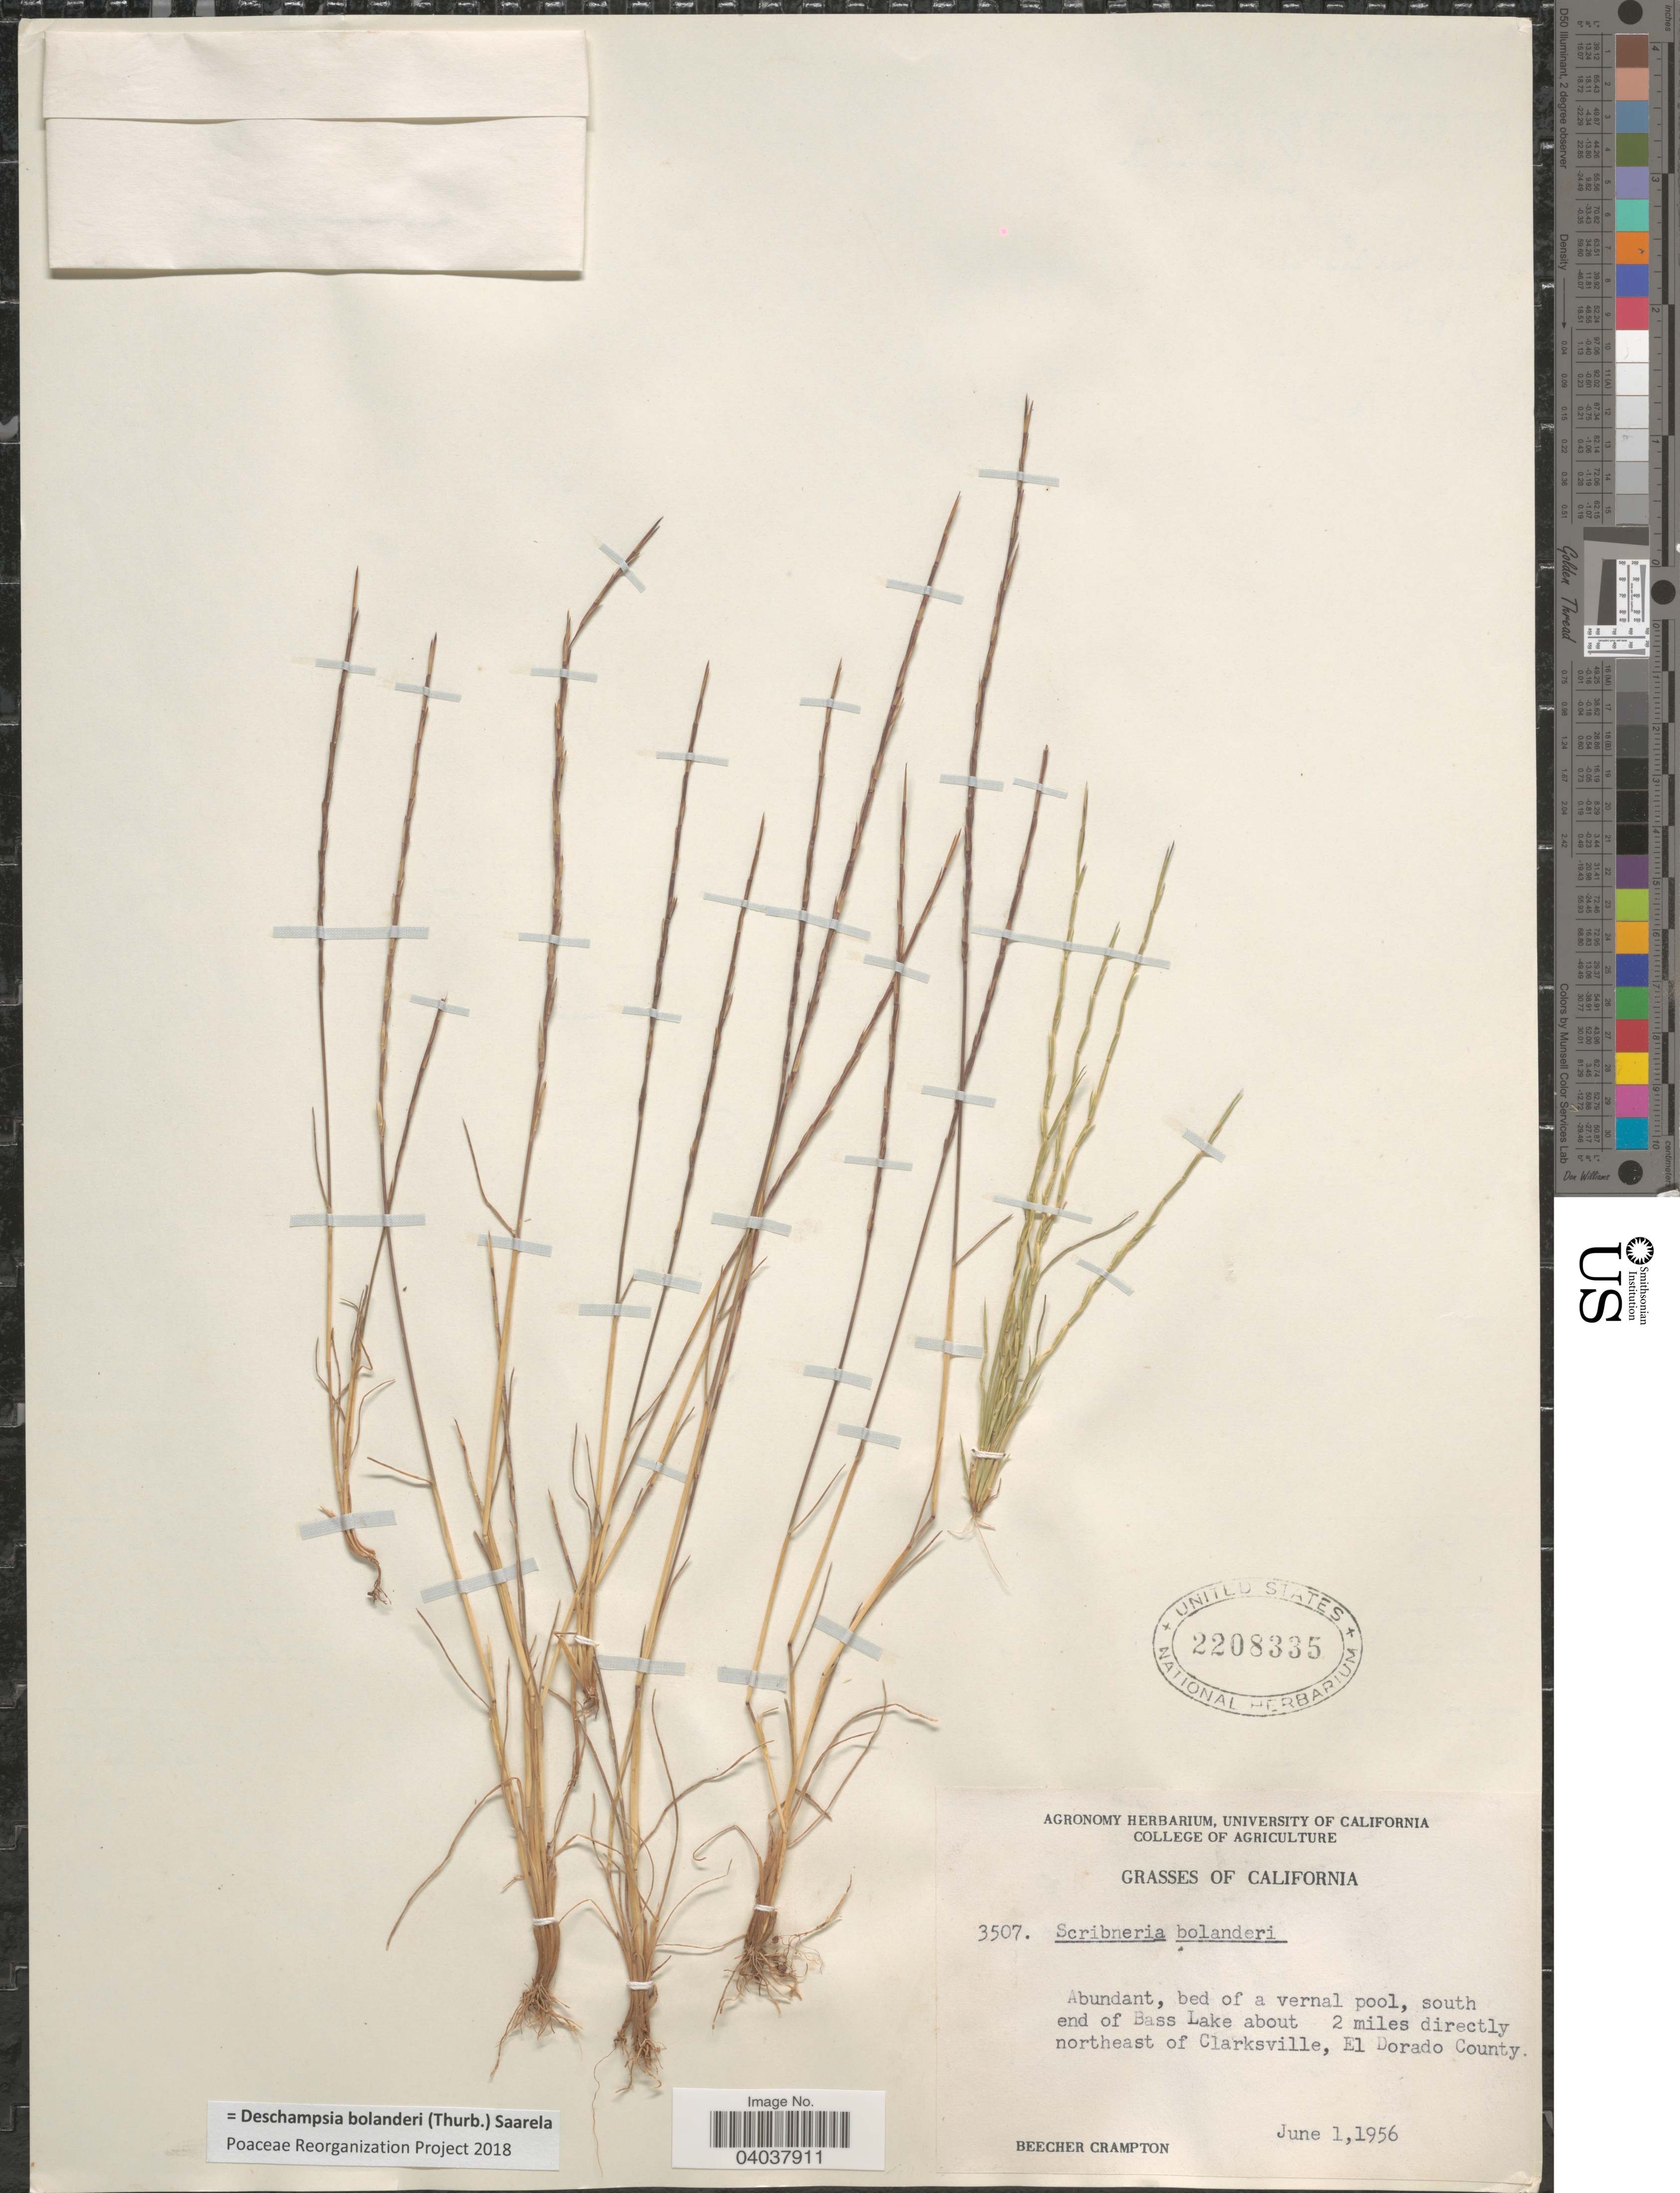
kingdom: Plantae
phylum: Tracheophyta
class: Liliopsida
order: Poales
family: Poaceae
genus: Deschampsia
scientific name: Deschampsia bolanderi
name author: (Thurb.) Saarela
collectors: B. Crampton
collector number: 3507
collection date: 1956-06-01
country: United States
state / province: California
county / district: El Dorado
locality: South end of Bass Lake about 2 miles directly northeast of Clarksville, El Dorado County.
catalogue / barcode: US 2208335